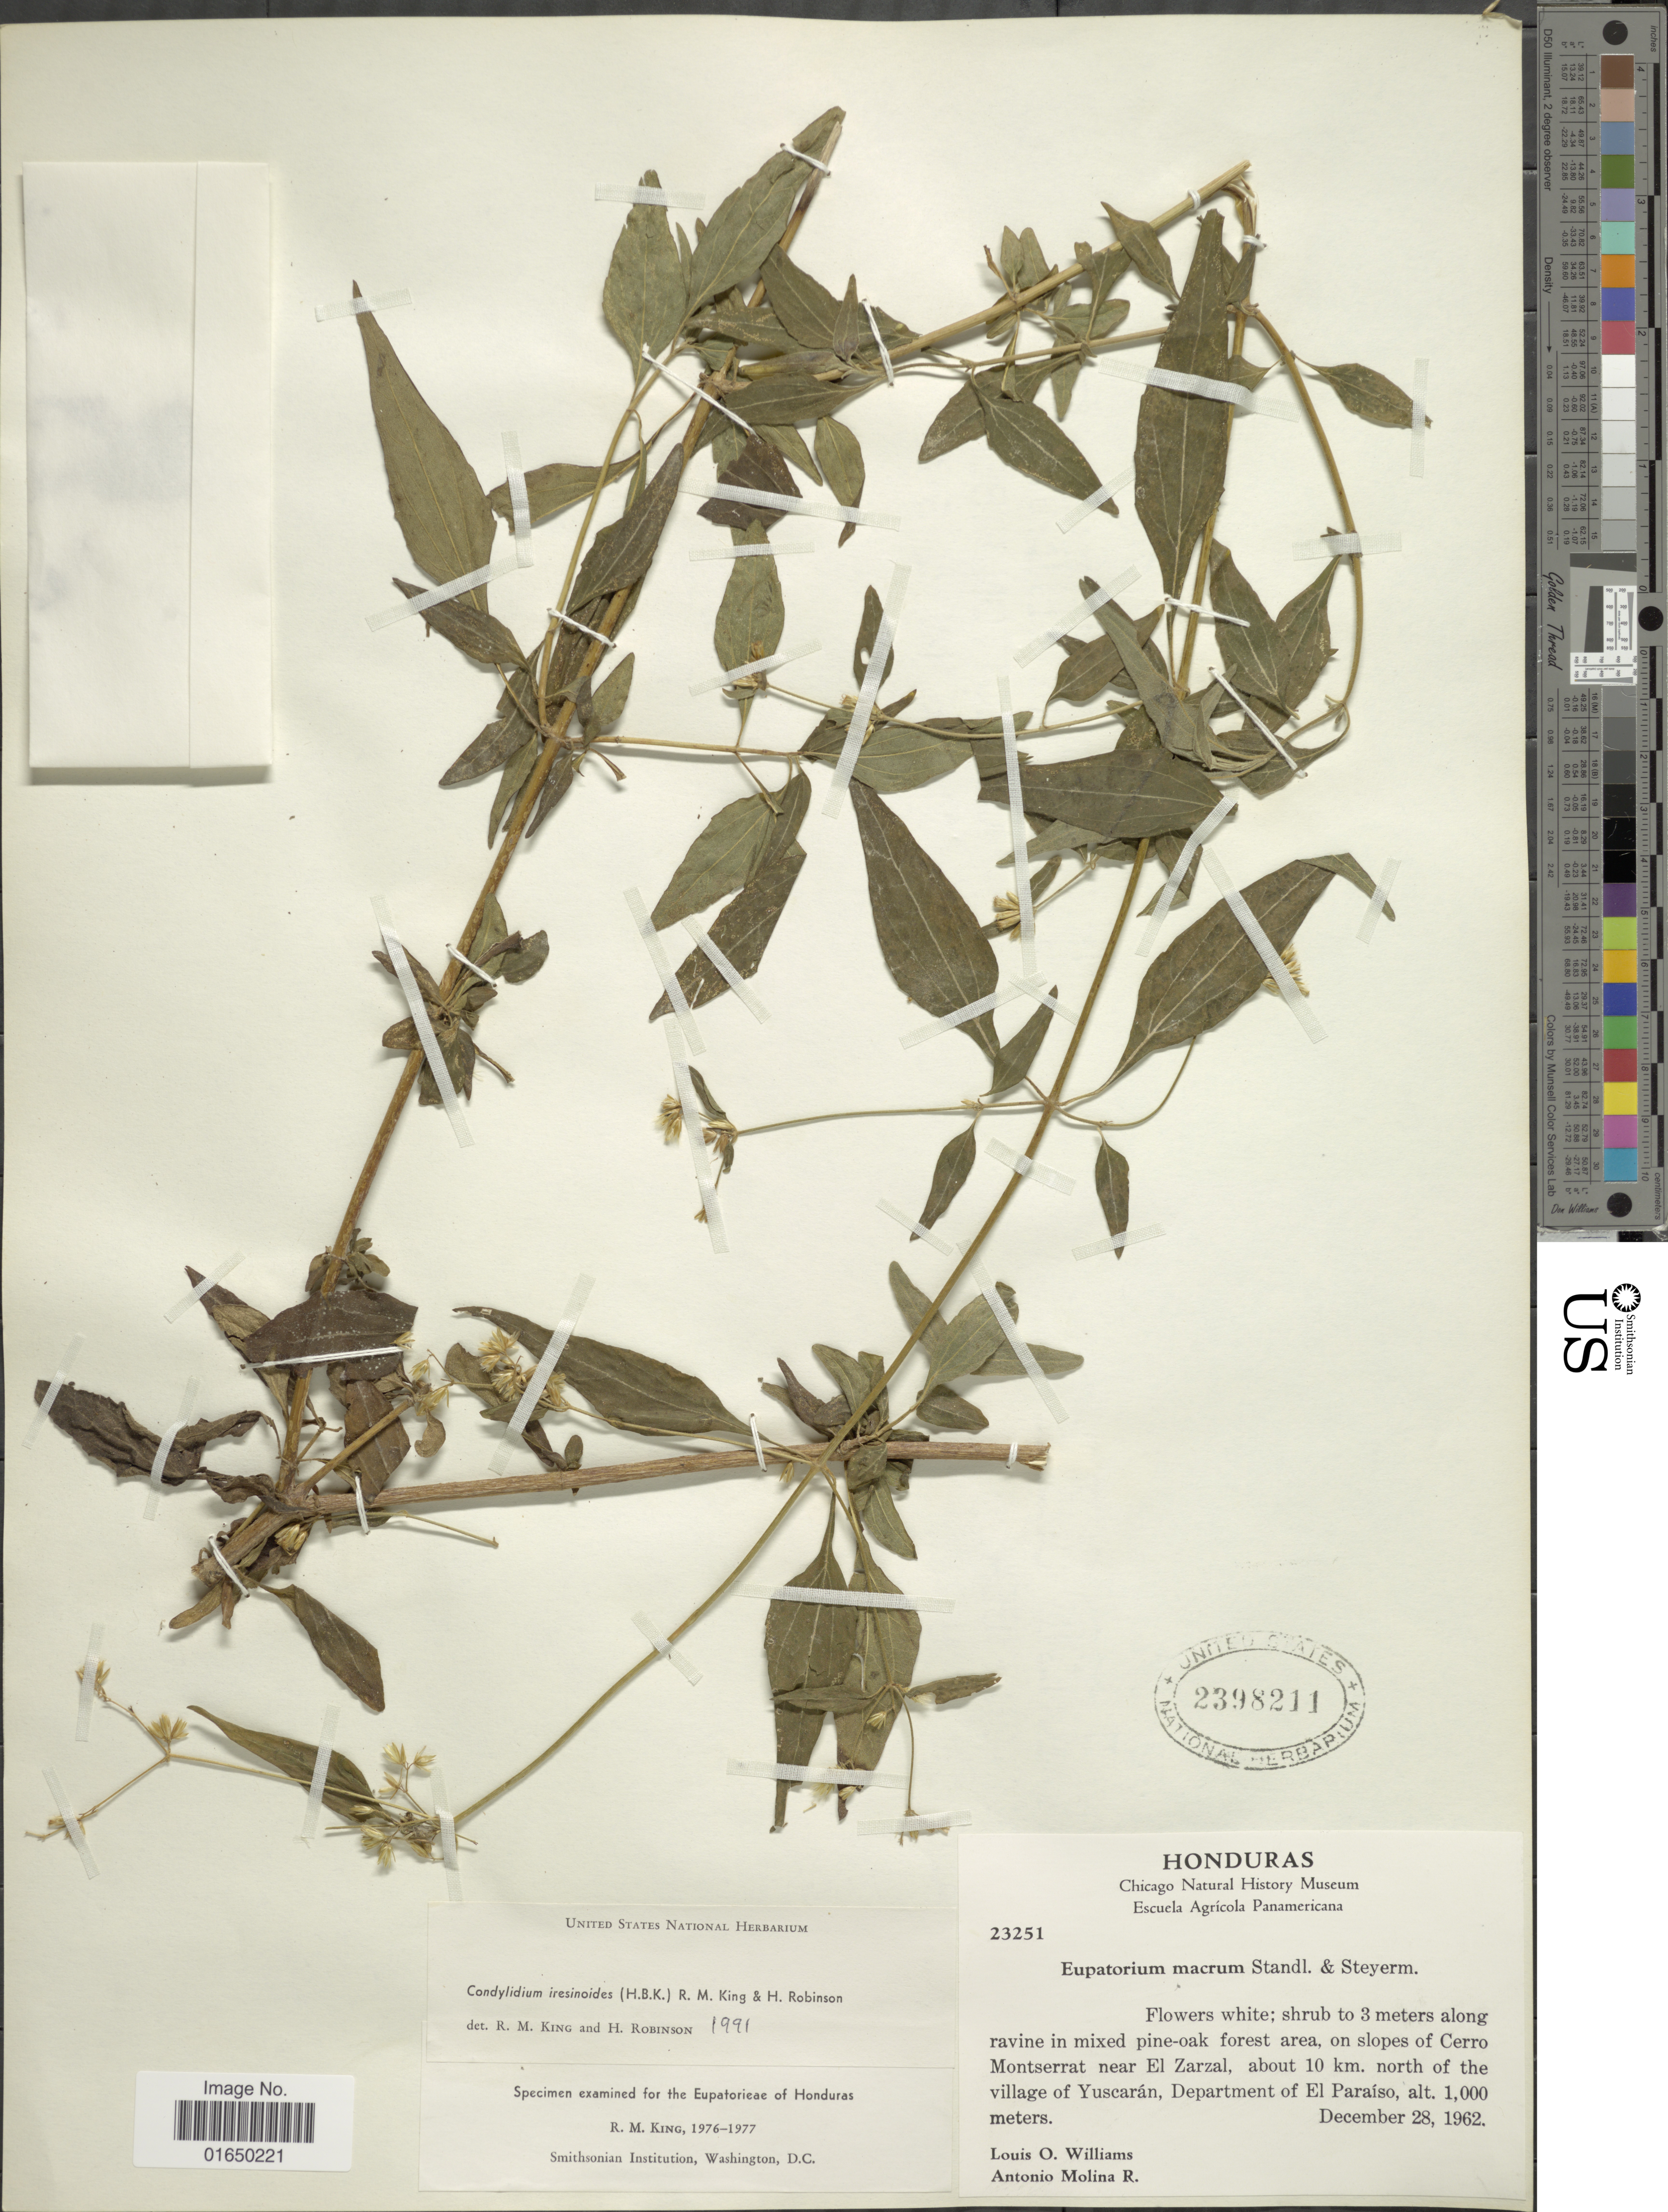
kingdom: Plantae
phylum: Tracheophyta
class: Magnoliopsida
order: Asterales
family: Asteraceae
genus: Condylidium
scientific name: Condylidium iresinoides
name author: (Kunth) R.M. King & H. Rob.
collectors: L. O. Williams & A. Molina R.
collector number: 23251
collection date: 1962-12-28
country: Honduras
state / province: El Paraíso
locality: Shrub to 3 meters along ravine in mixed pine-oak forest area, on slopes of Cerro Montserrat near El Zarzal, about 10 km. north of the village of Yuscarán, Department of El Paraíso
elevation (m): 1000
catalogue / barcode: US 2398211